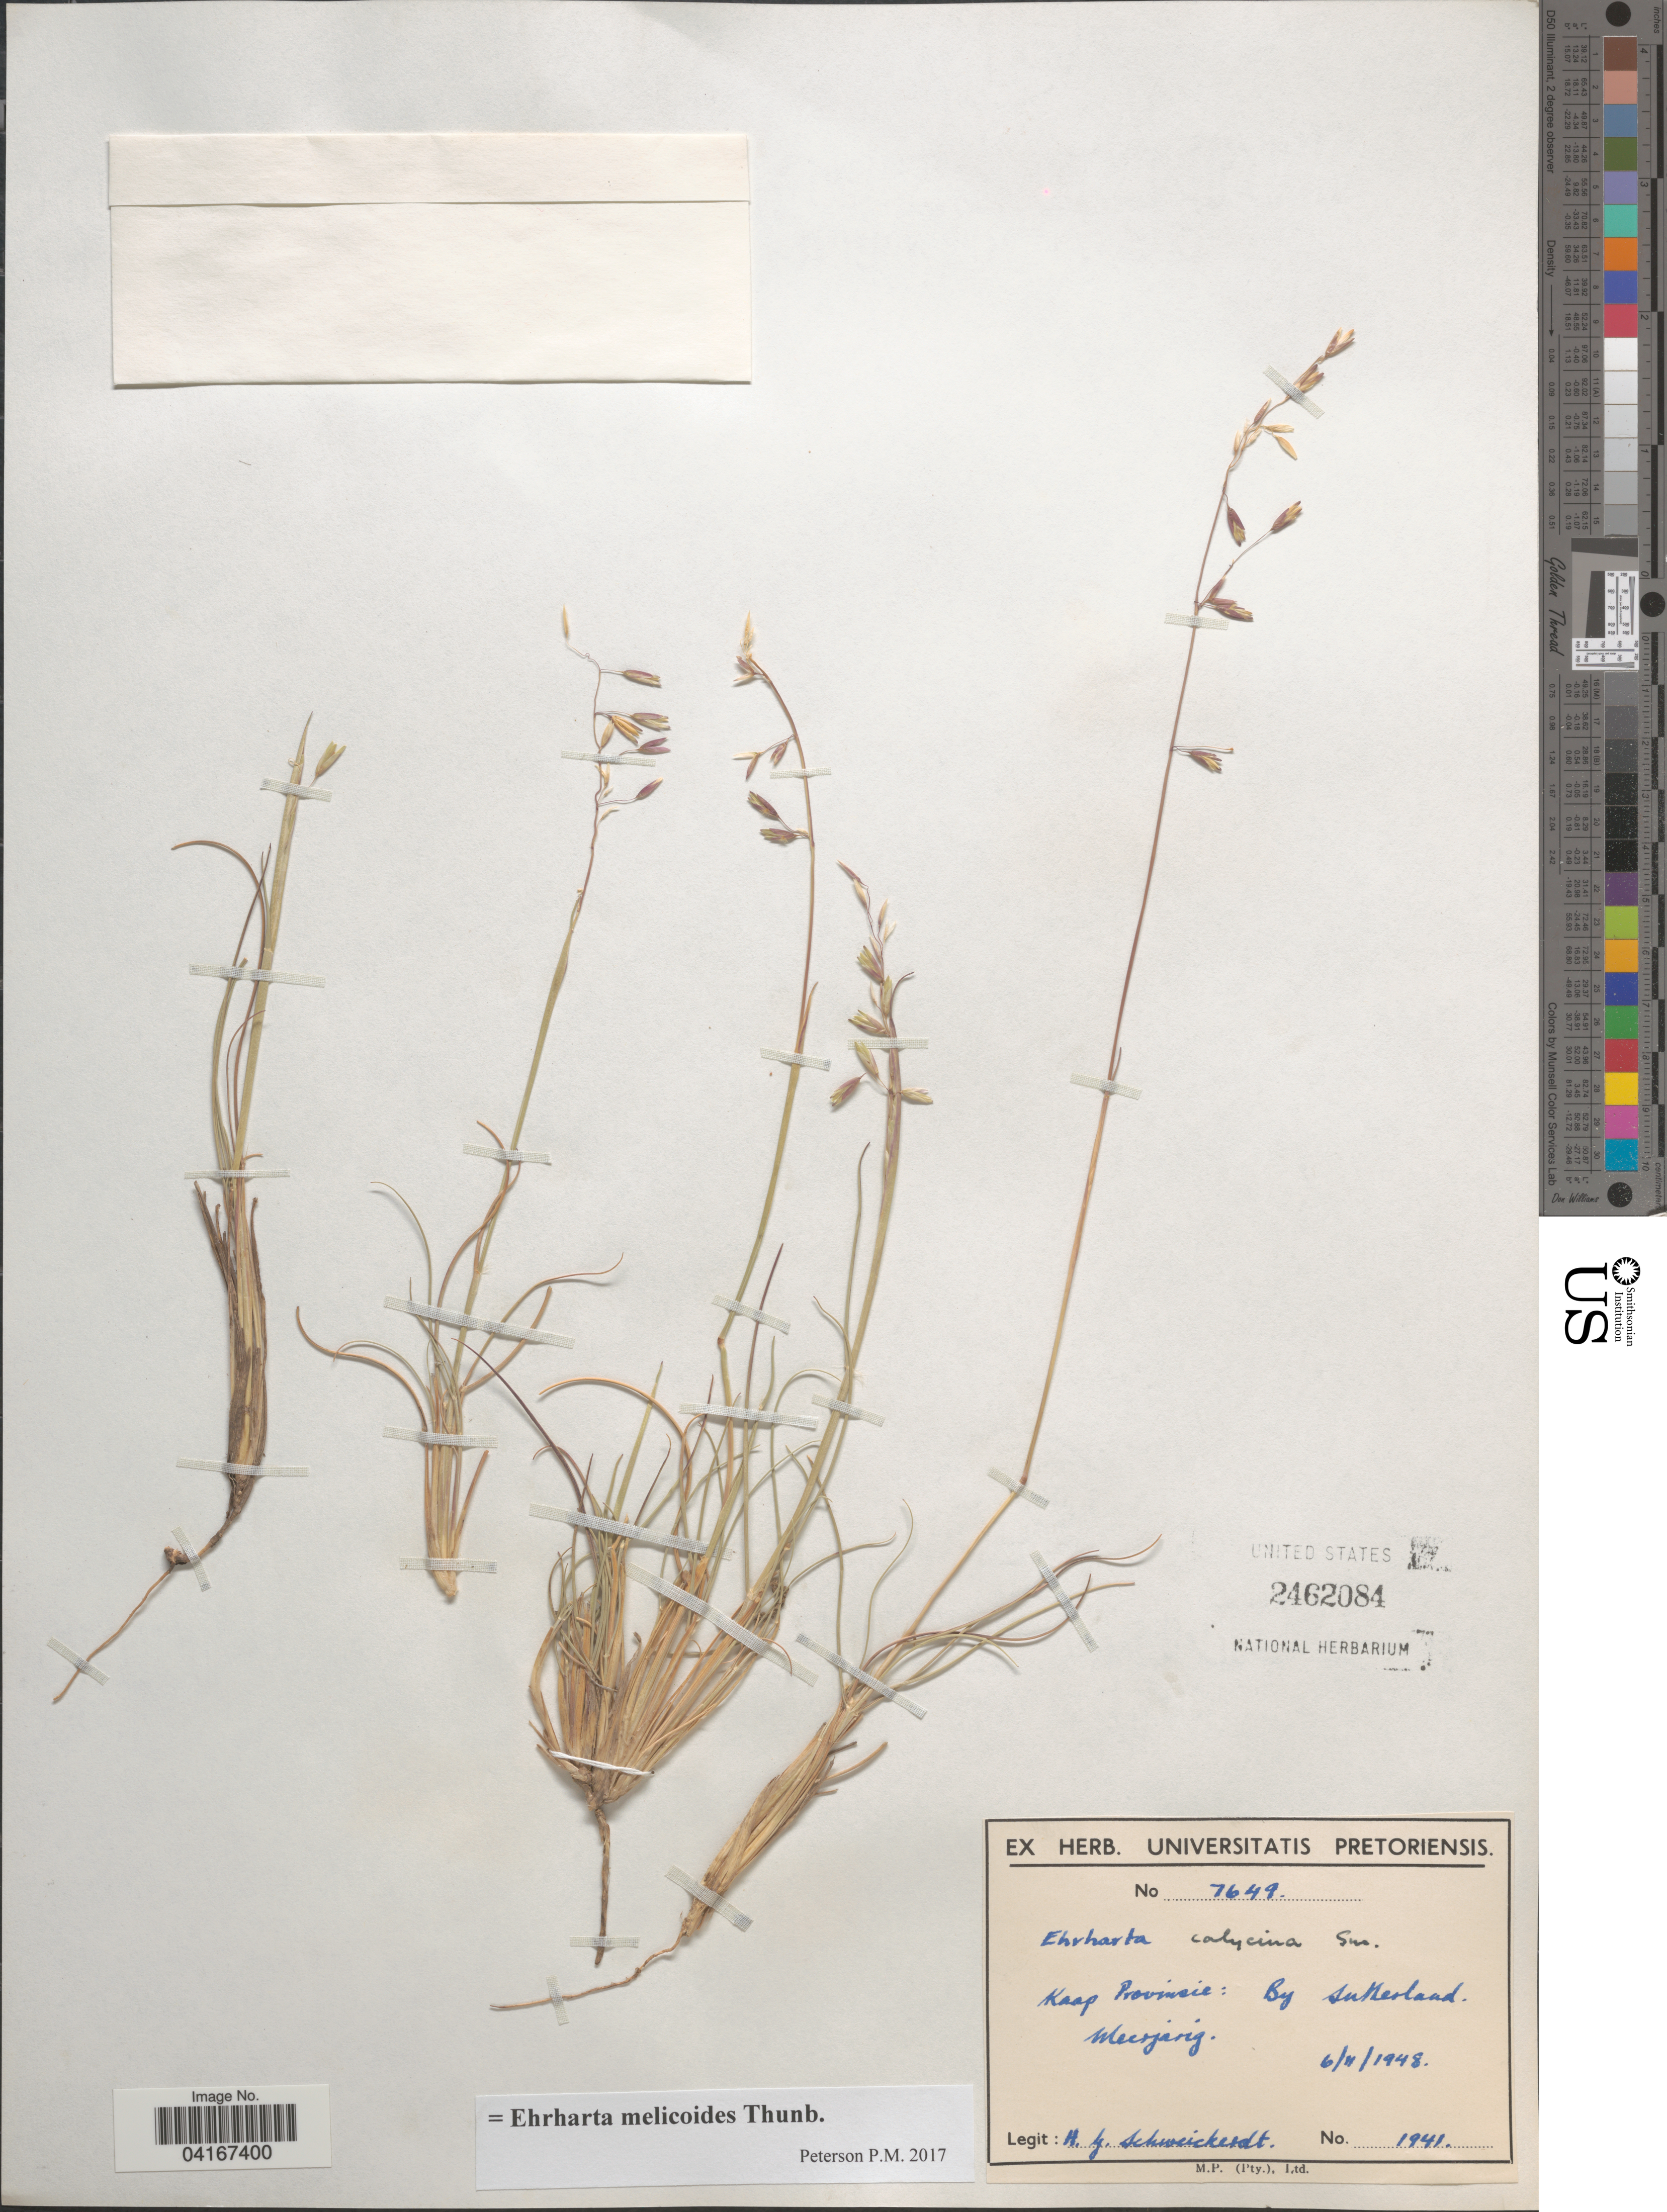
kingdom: Plantae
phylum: Tracheophyta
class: Liliopsida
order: Poales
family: Poaceae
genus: Ehrharta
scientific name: Ehrharta melicoides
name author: Thunb.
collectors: H. Schweickerdt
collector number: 1941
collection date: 1948-11-06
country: South Africa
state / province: Northern Cape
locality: Kaap Provinsie: By Sutherland.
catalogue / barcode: US 2462084